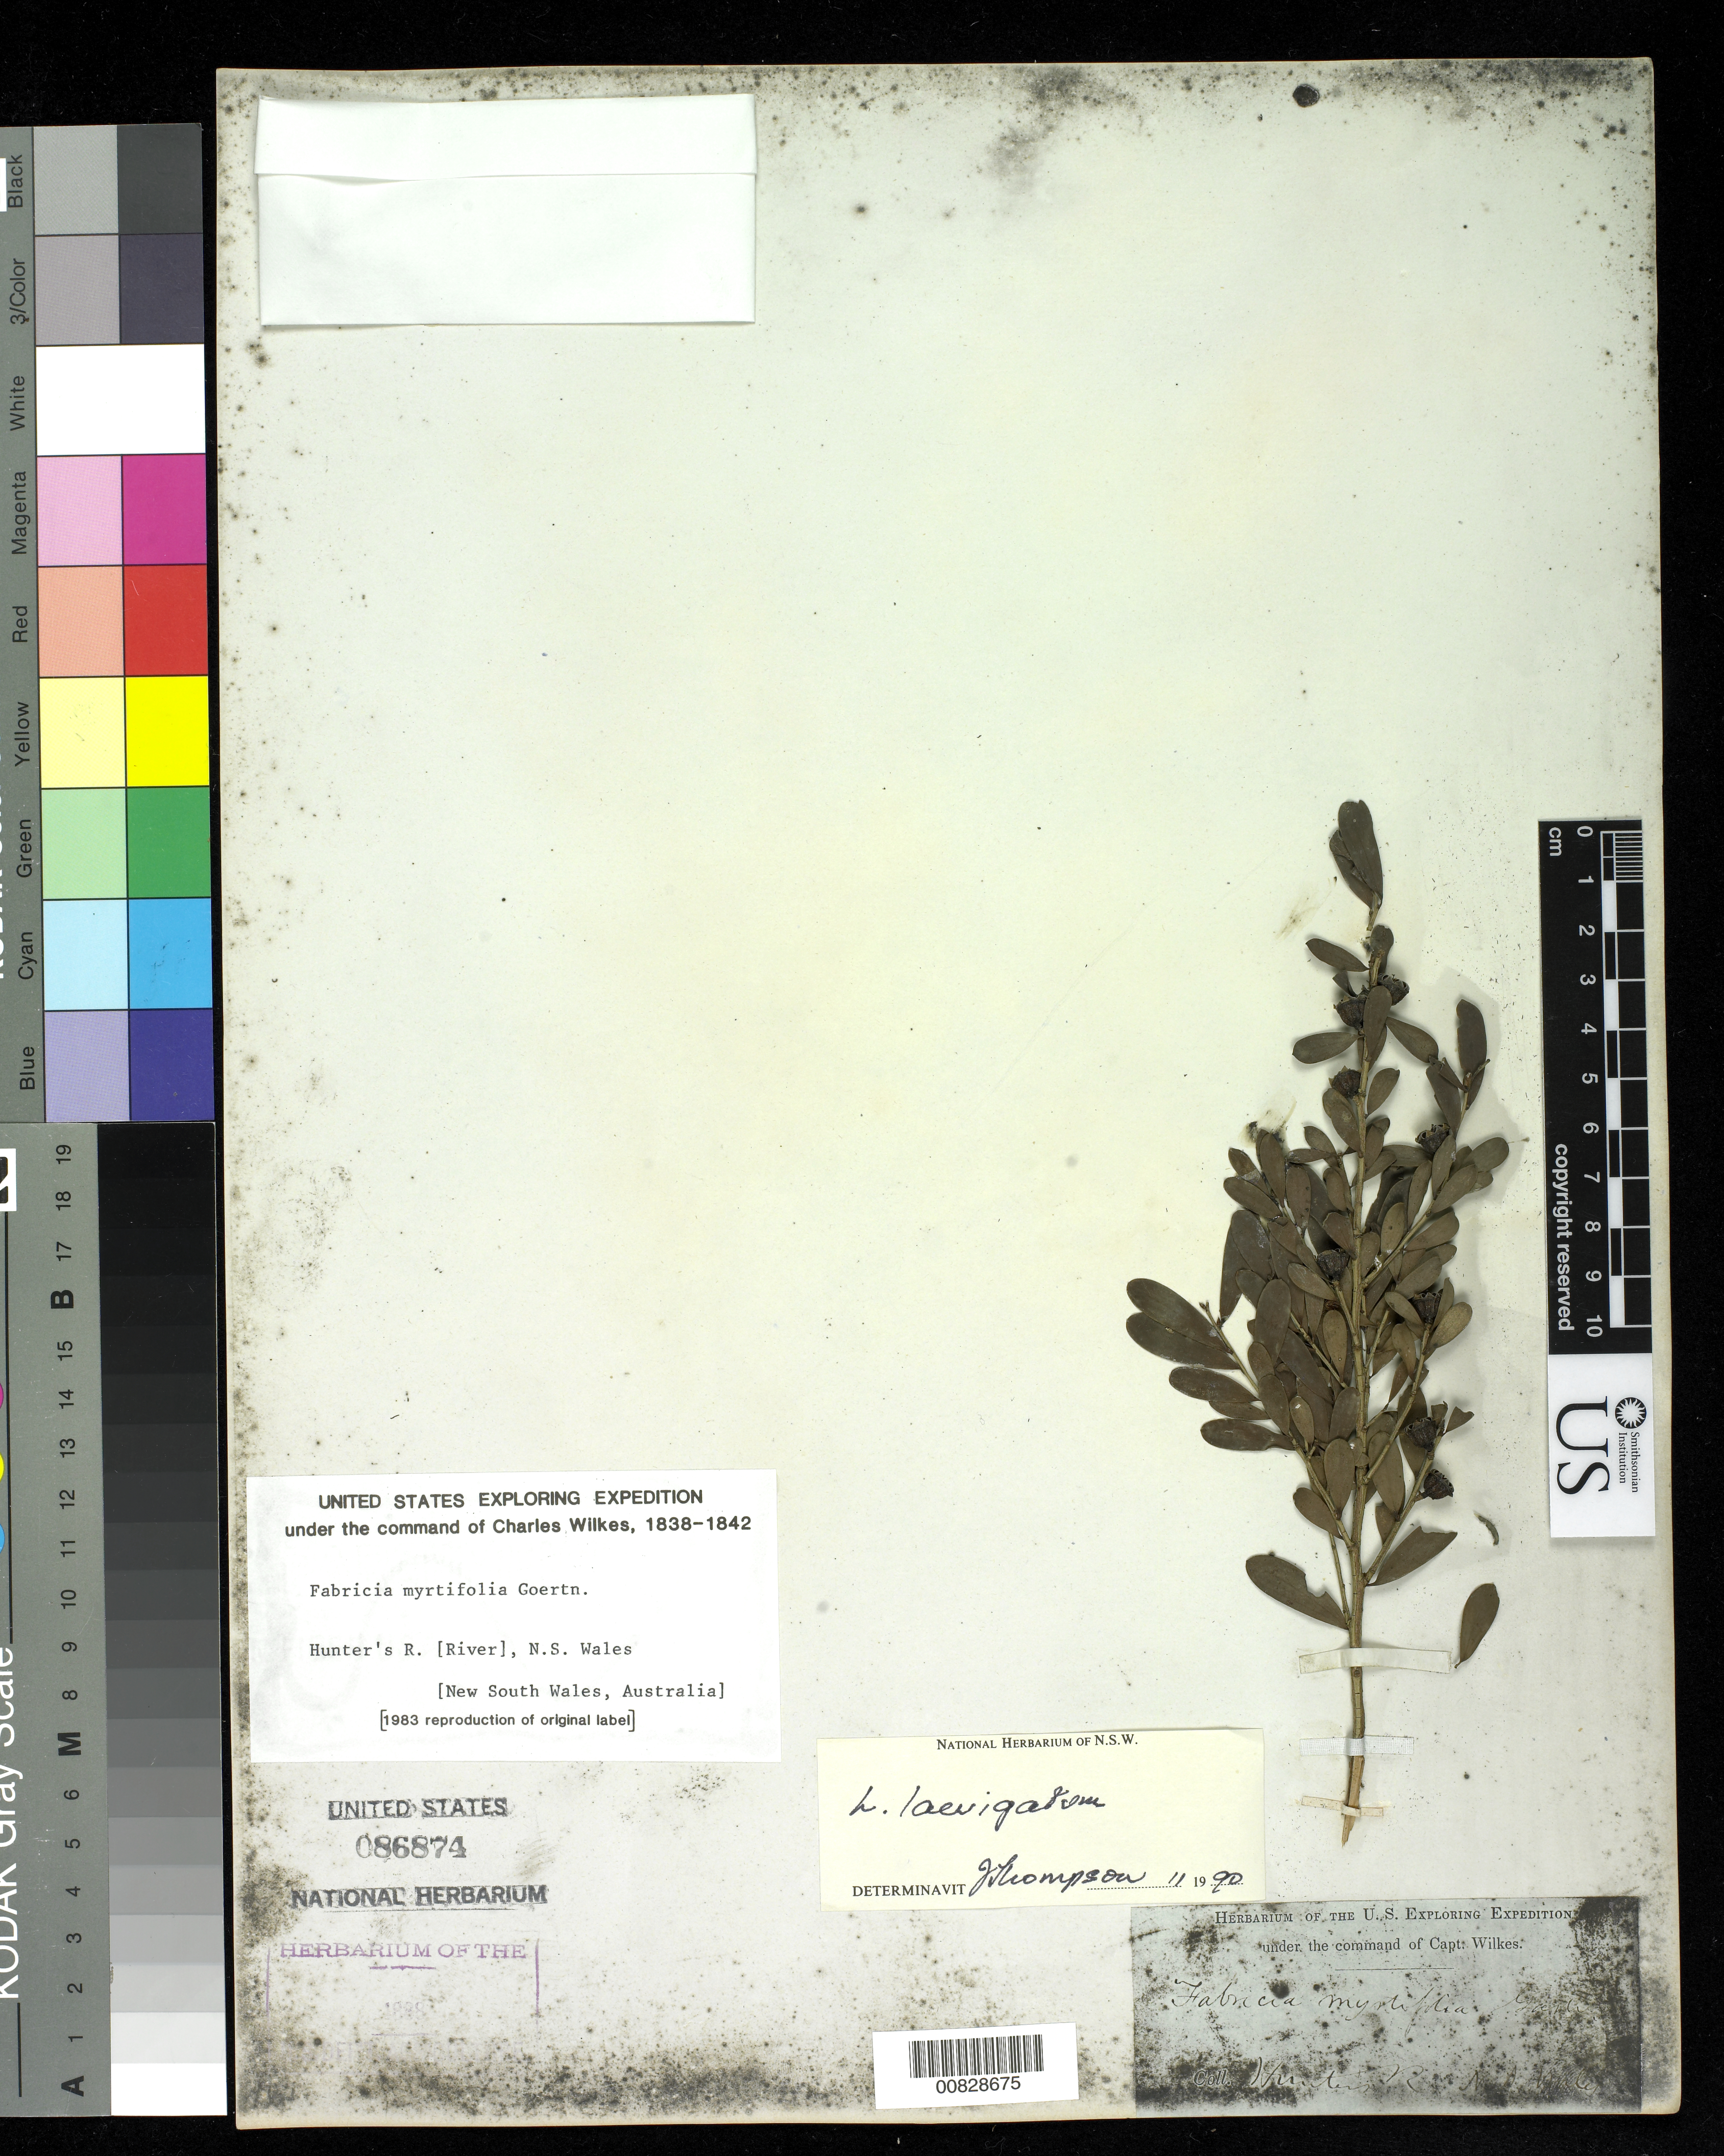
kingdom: Plantae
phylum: Tracheophyta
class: Magnoliopsida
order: Myrtales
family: Myrtaceae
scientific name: Gaudium laevigatum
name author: (Gaertn.) P.G. Wilson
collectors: Wilkes Explor. Exped.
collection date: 1838/1842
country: Australia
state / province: New South Wales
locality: Hunter's River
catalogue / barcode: US 86874